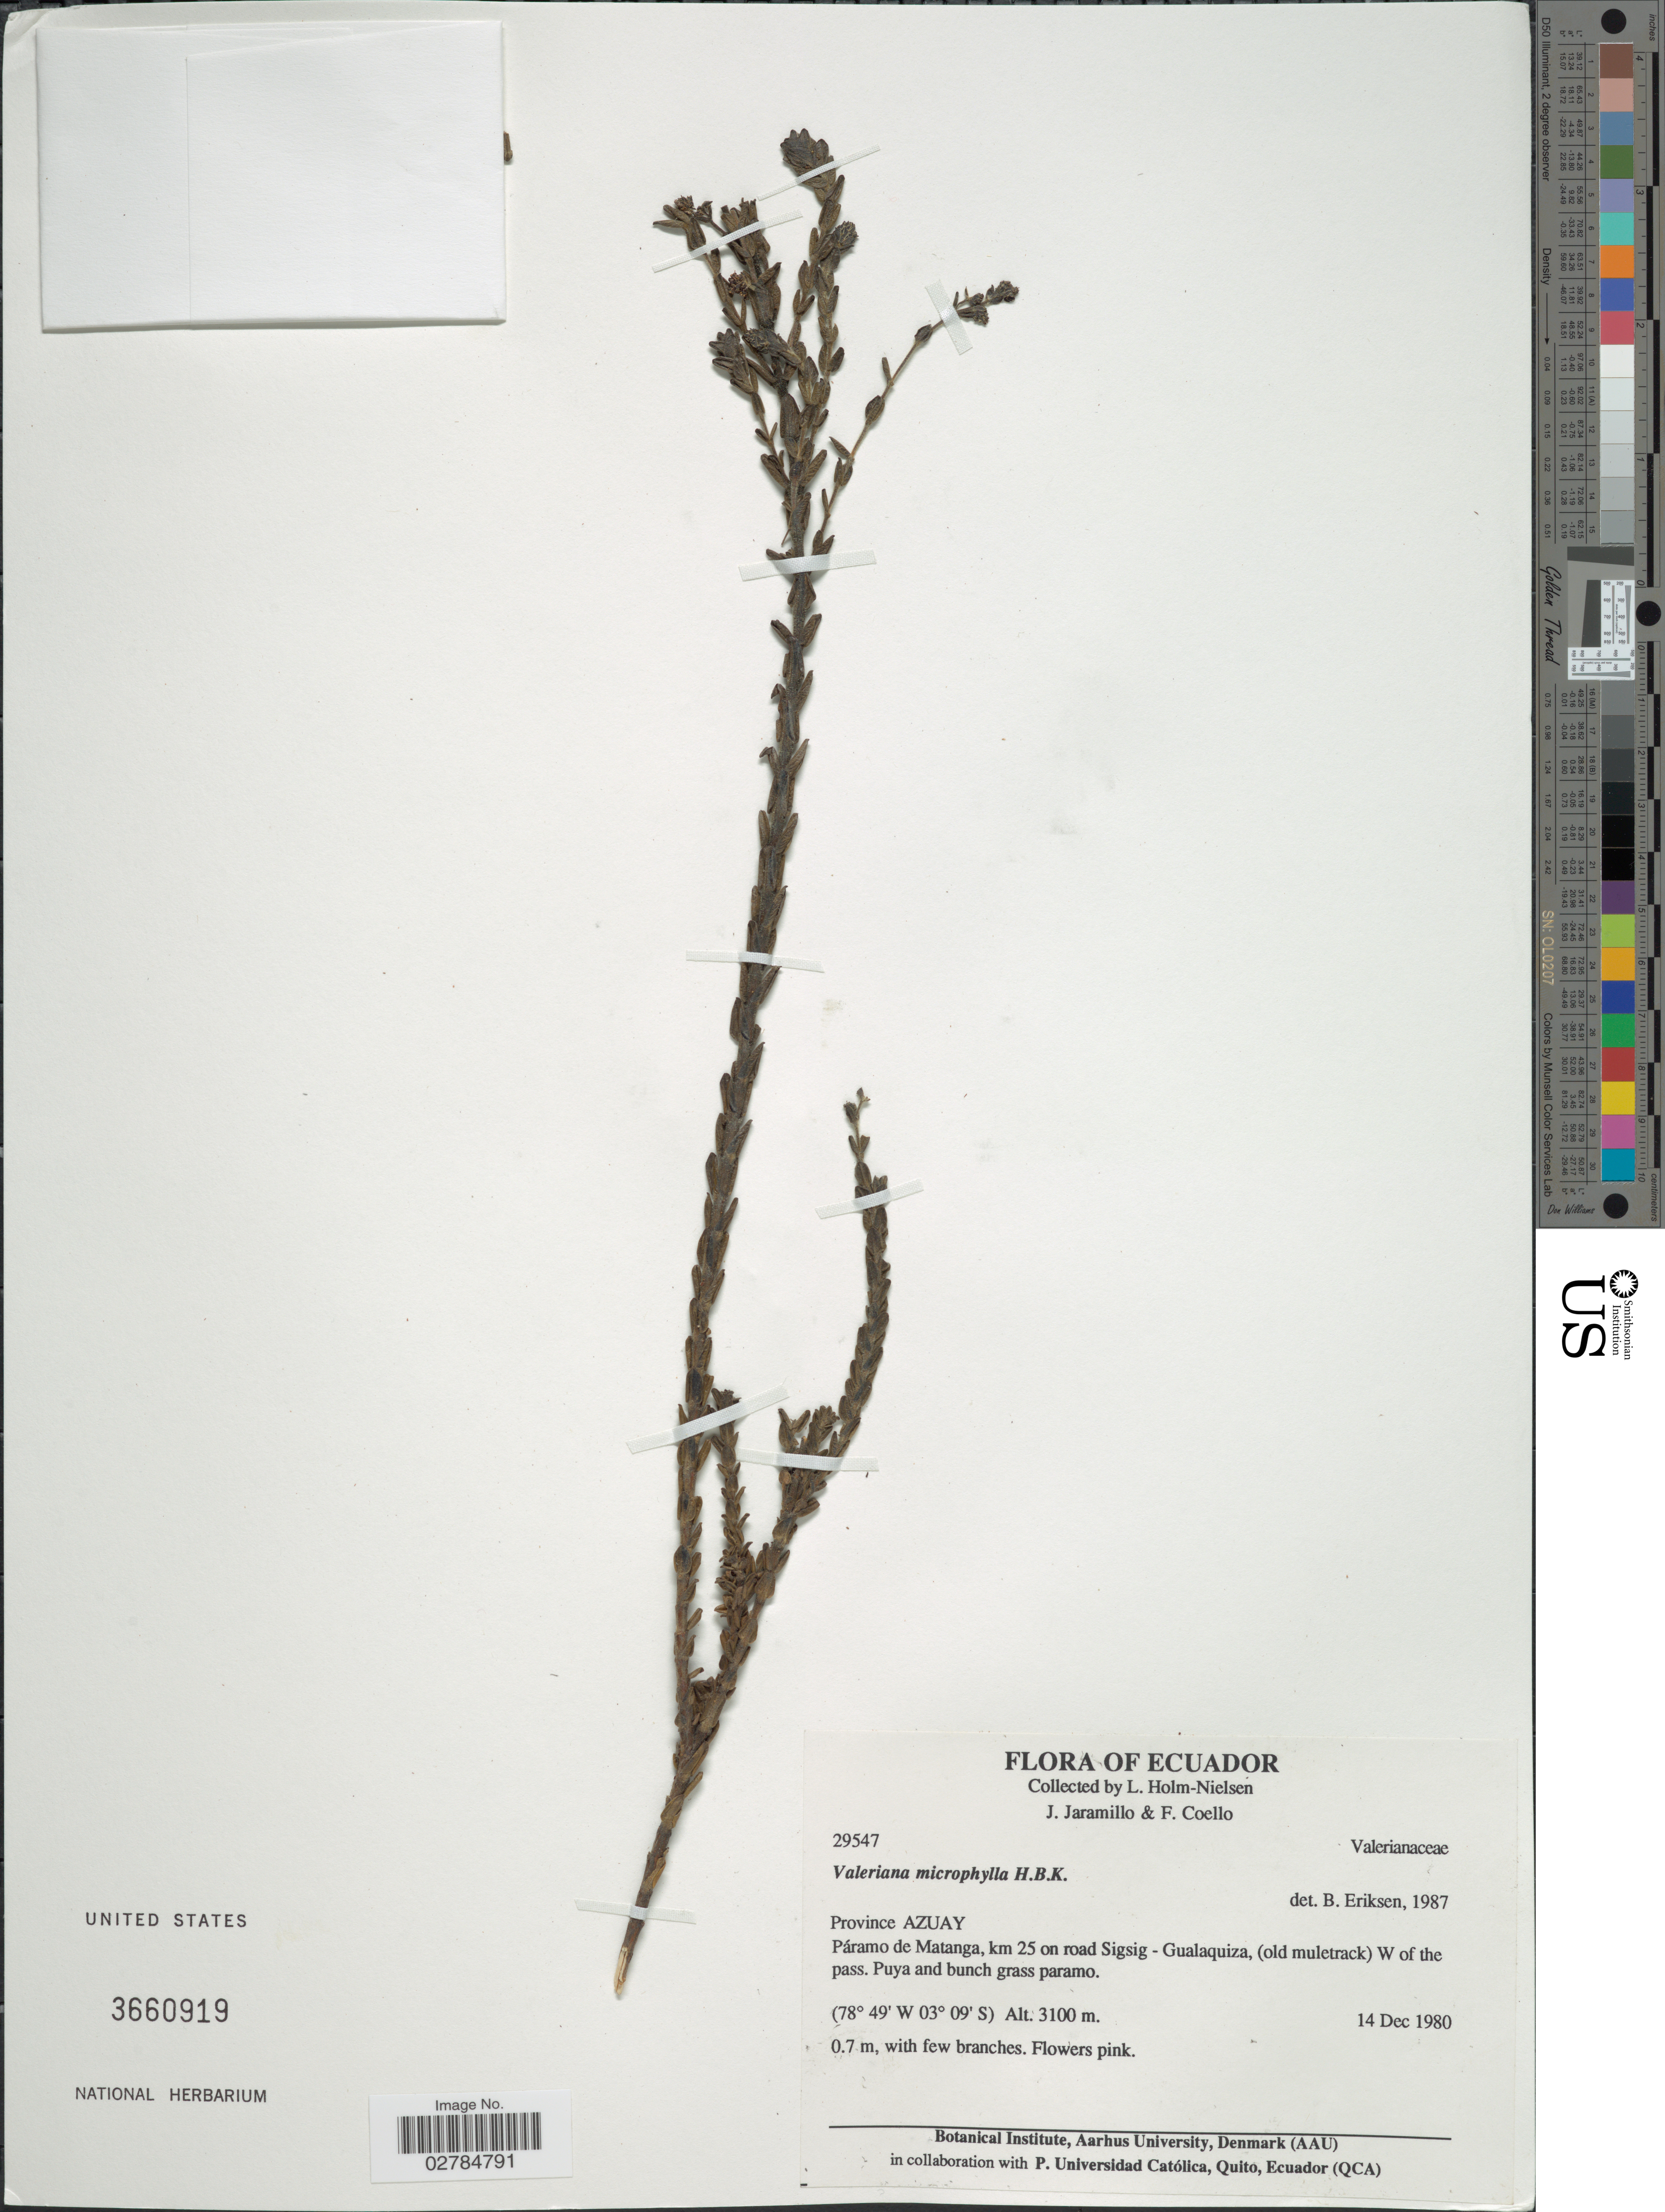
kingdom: Plantae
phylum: Tracheophyta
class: Magnoliopsida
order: Dipsacales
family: Caprifoliaceae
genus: Valeriana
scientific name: Valeriana microphylla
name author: Kunth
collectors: L. Holm-Nielsen, J. Jaramillo & F. Coello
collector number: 29547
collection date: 1980-12-14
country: Ecuador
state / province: Azuay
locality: Páramo de Matanga, km 25 on road Sigsig - Gualaquiza, (old muletrack) W of the pass.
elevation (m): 3100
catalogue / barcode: US 3660919